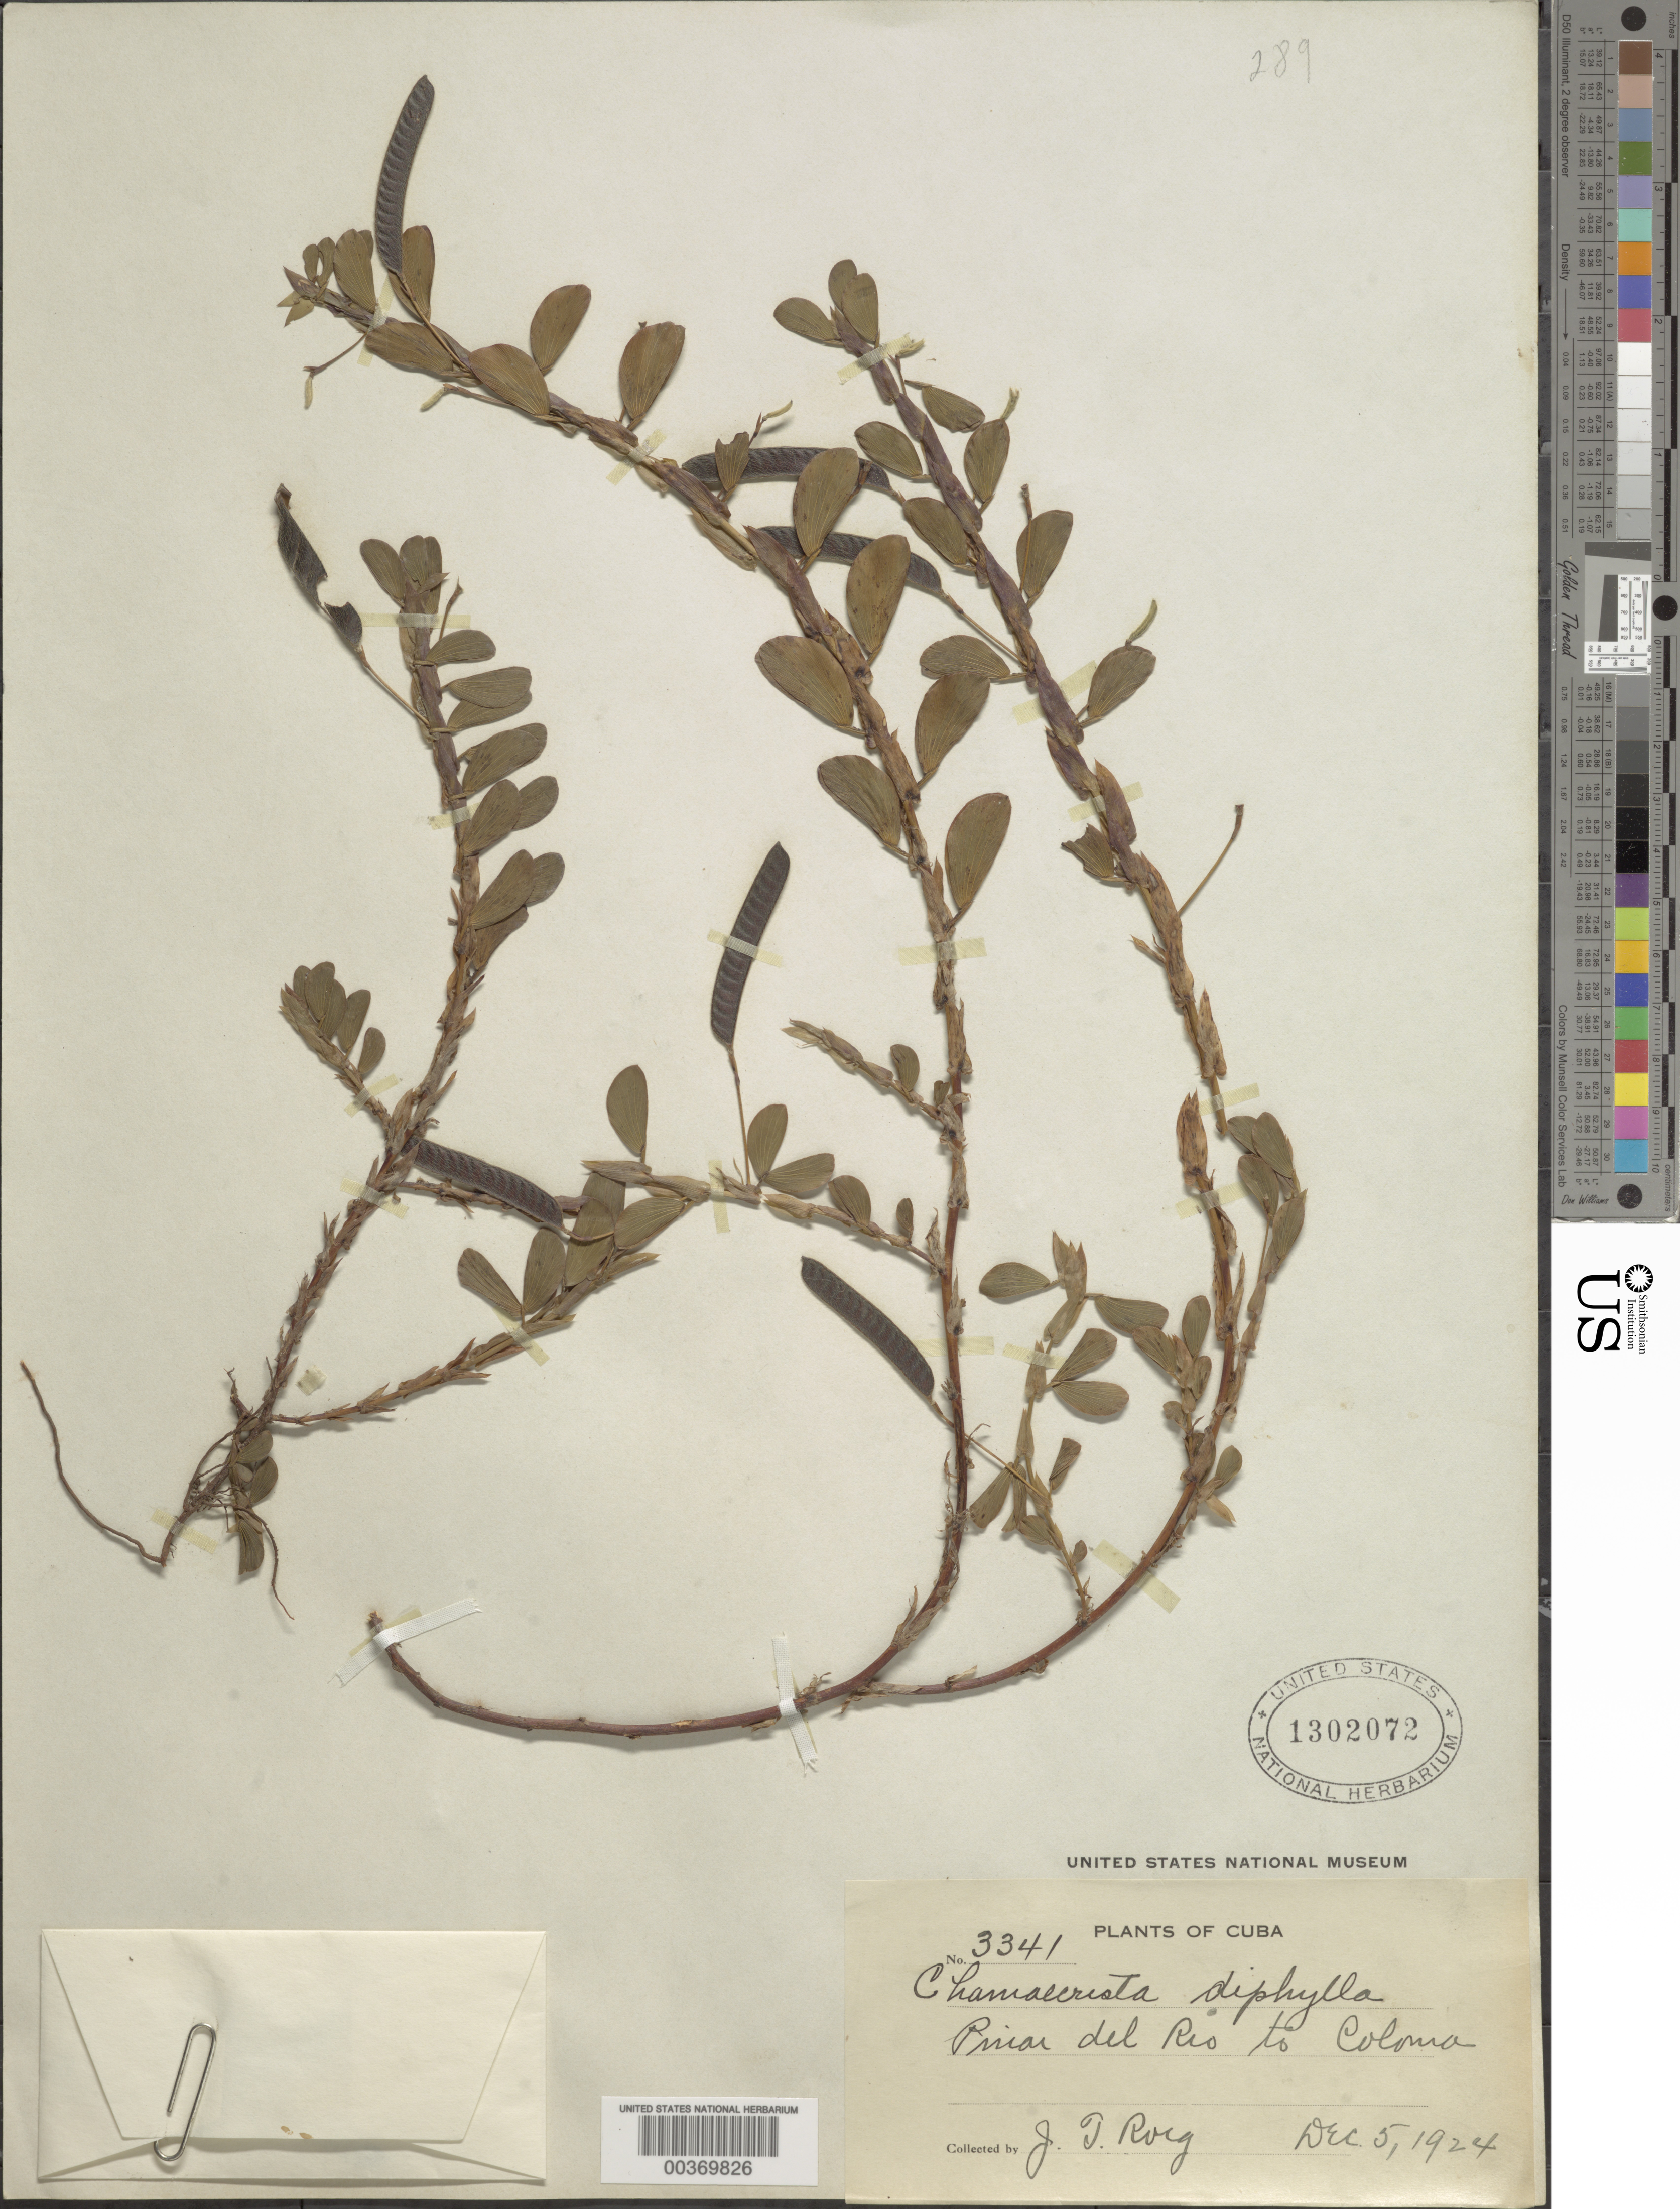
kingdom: Plantae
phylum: Tracheophyta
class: Magnoliopsida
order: Fabales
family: Fabaceae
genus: Chamaecrista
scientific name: Chamaecrista diphylla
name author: (L.) Greene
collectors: J. Roig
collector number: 3341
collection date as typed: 05 Dec 1924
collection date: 1924-12-05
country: Cuba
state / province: Pinar del Río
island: Greater Antilles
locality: Pinar del rio to coloma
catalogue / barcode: US 1302072